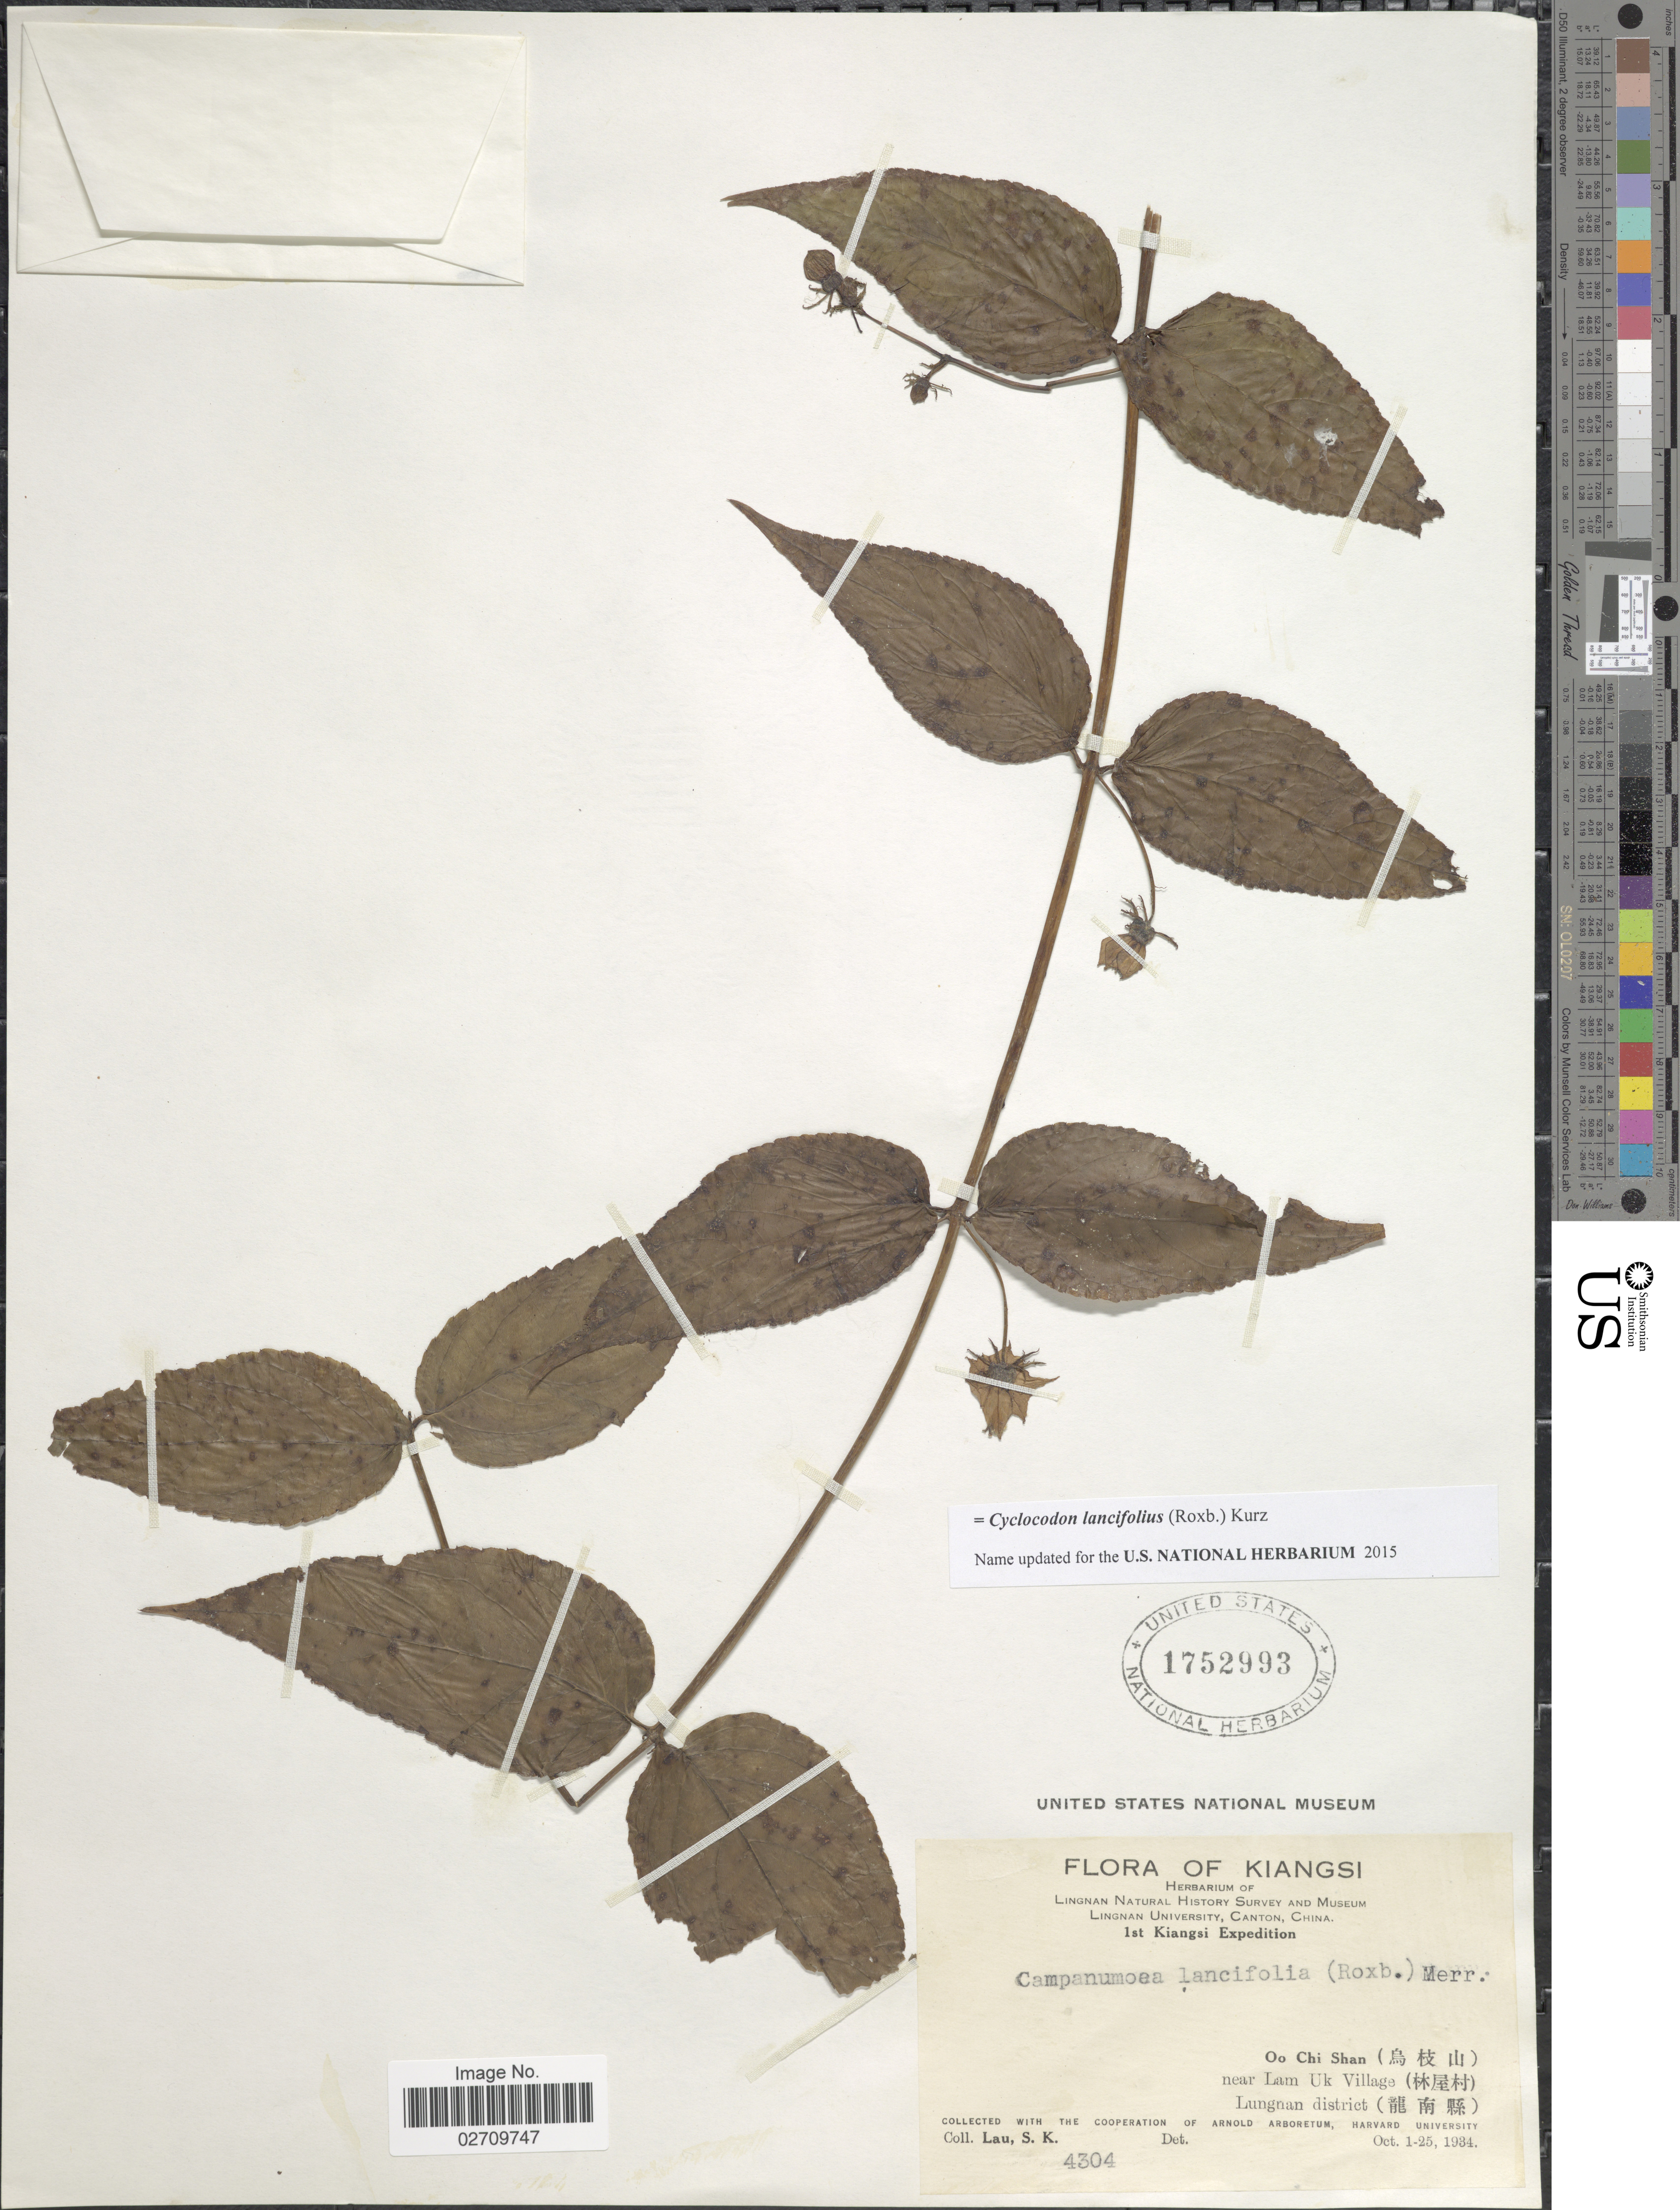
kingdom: Plantae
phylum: Tracheophyta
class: Magnoliopsida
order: Asterales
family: Campanulaceae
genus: Cyclocodon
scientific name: Cyclocodon lancifolius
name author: (Roxb.) Kurz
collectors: S. K. Lau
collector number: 4304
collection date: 1934-10-01/1934-10-25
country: China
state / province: Jiangxi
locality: Kiangsi, Oo Chi Shan near Lam Uk Village, Lungnan district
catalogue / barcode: US 1752993